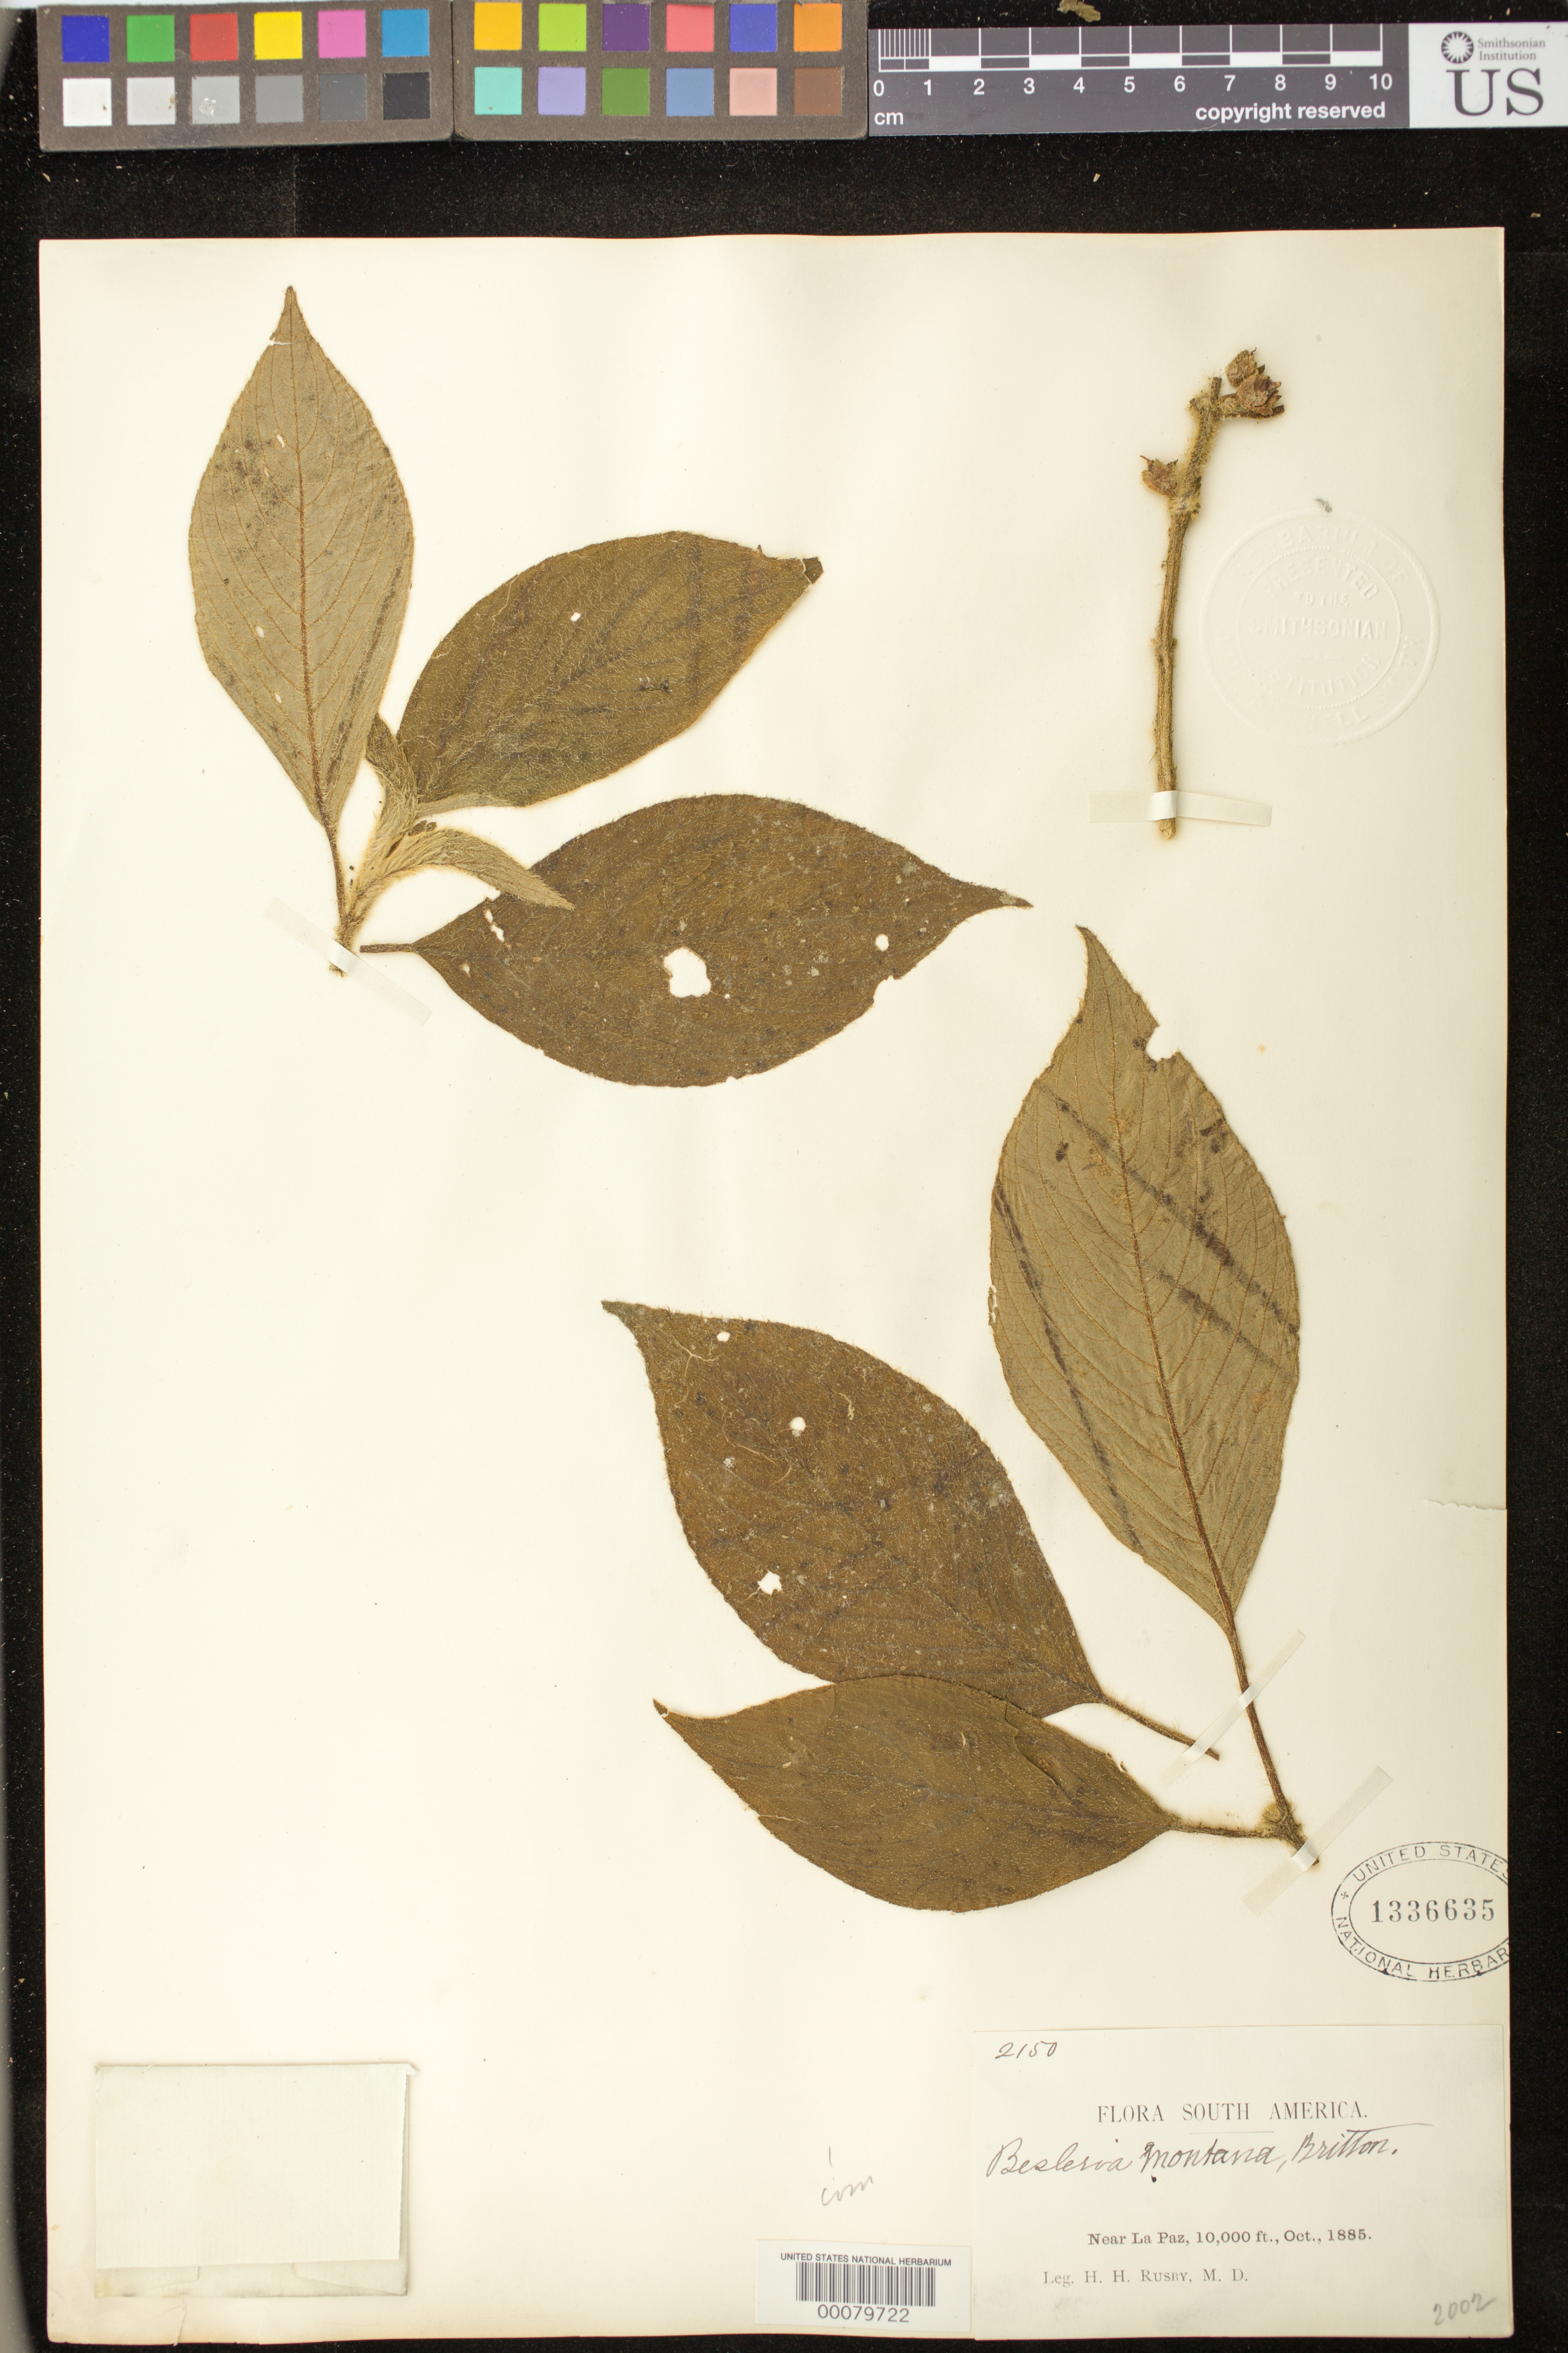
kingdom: Plantae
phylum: Tracheophyta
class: Magnoliopsida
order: Lamiales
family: Gesneriaceae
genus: Besleria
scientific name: Besleria montana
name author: Britton ex Rusby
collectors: H. H. Rusby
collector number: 2150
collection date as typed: Oct 1885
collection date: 1885-10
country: Bolivia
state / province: La Paz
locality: Near La Paz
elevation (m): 3048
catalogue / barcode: US 1336635